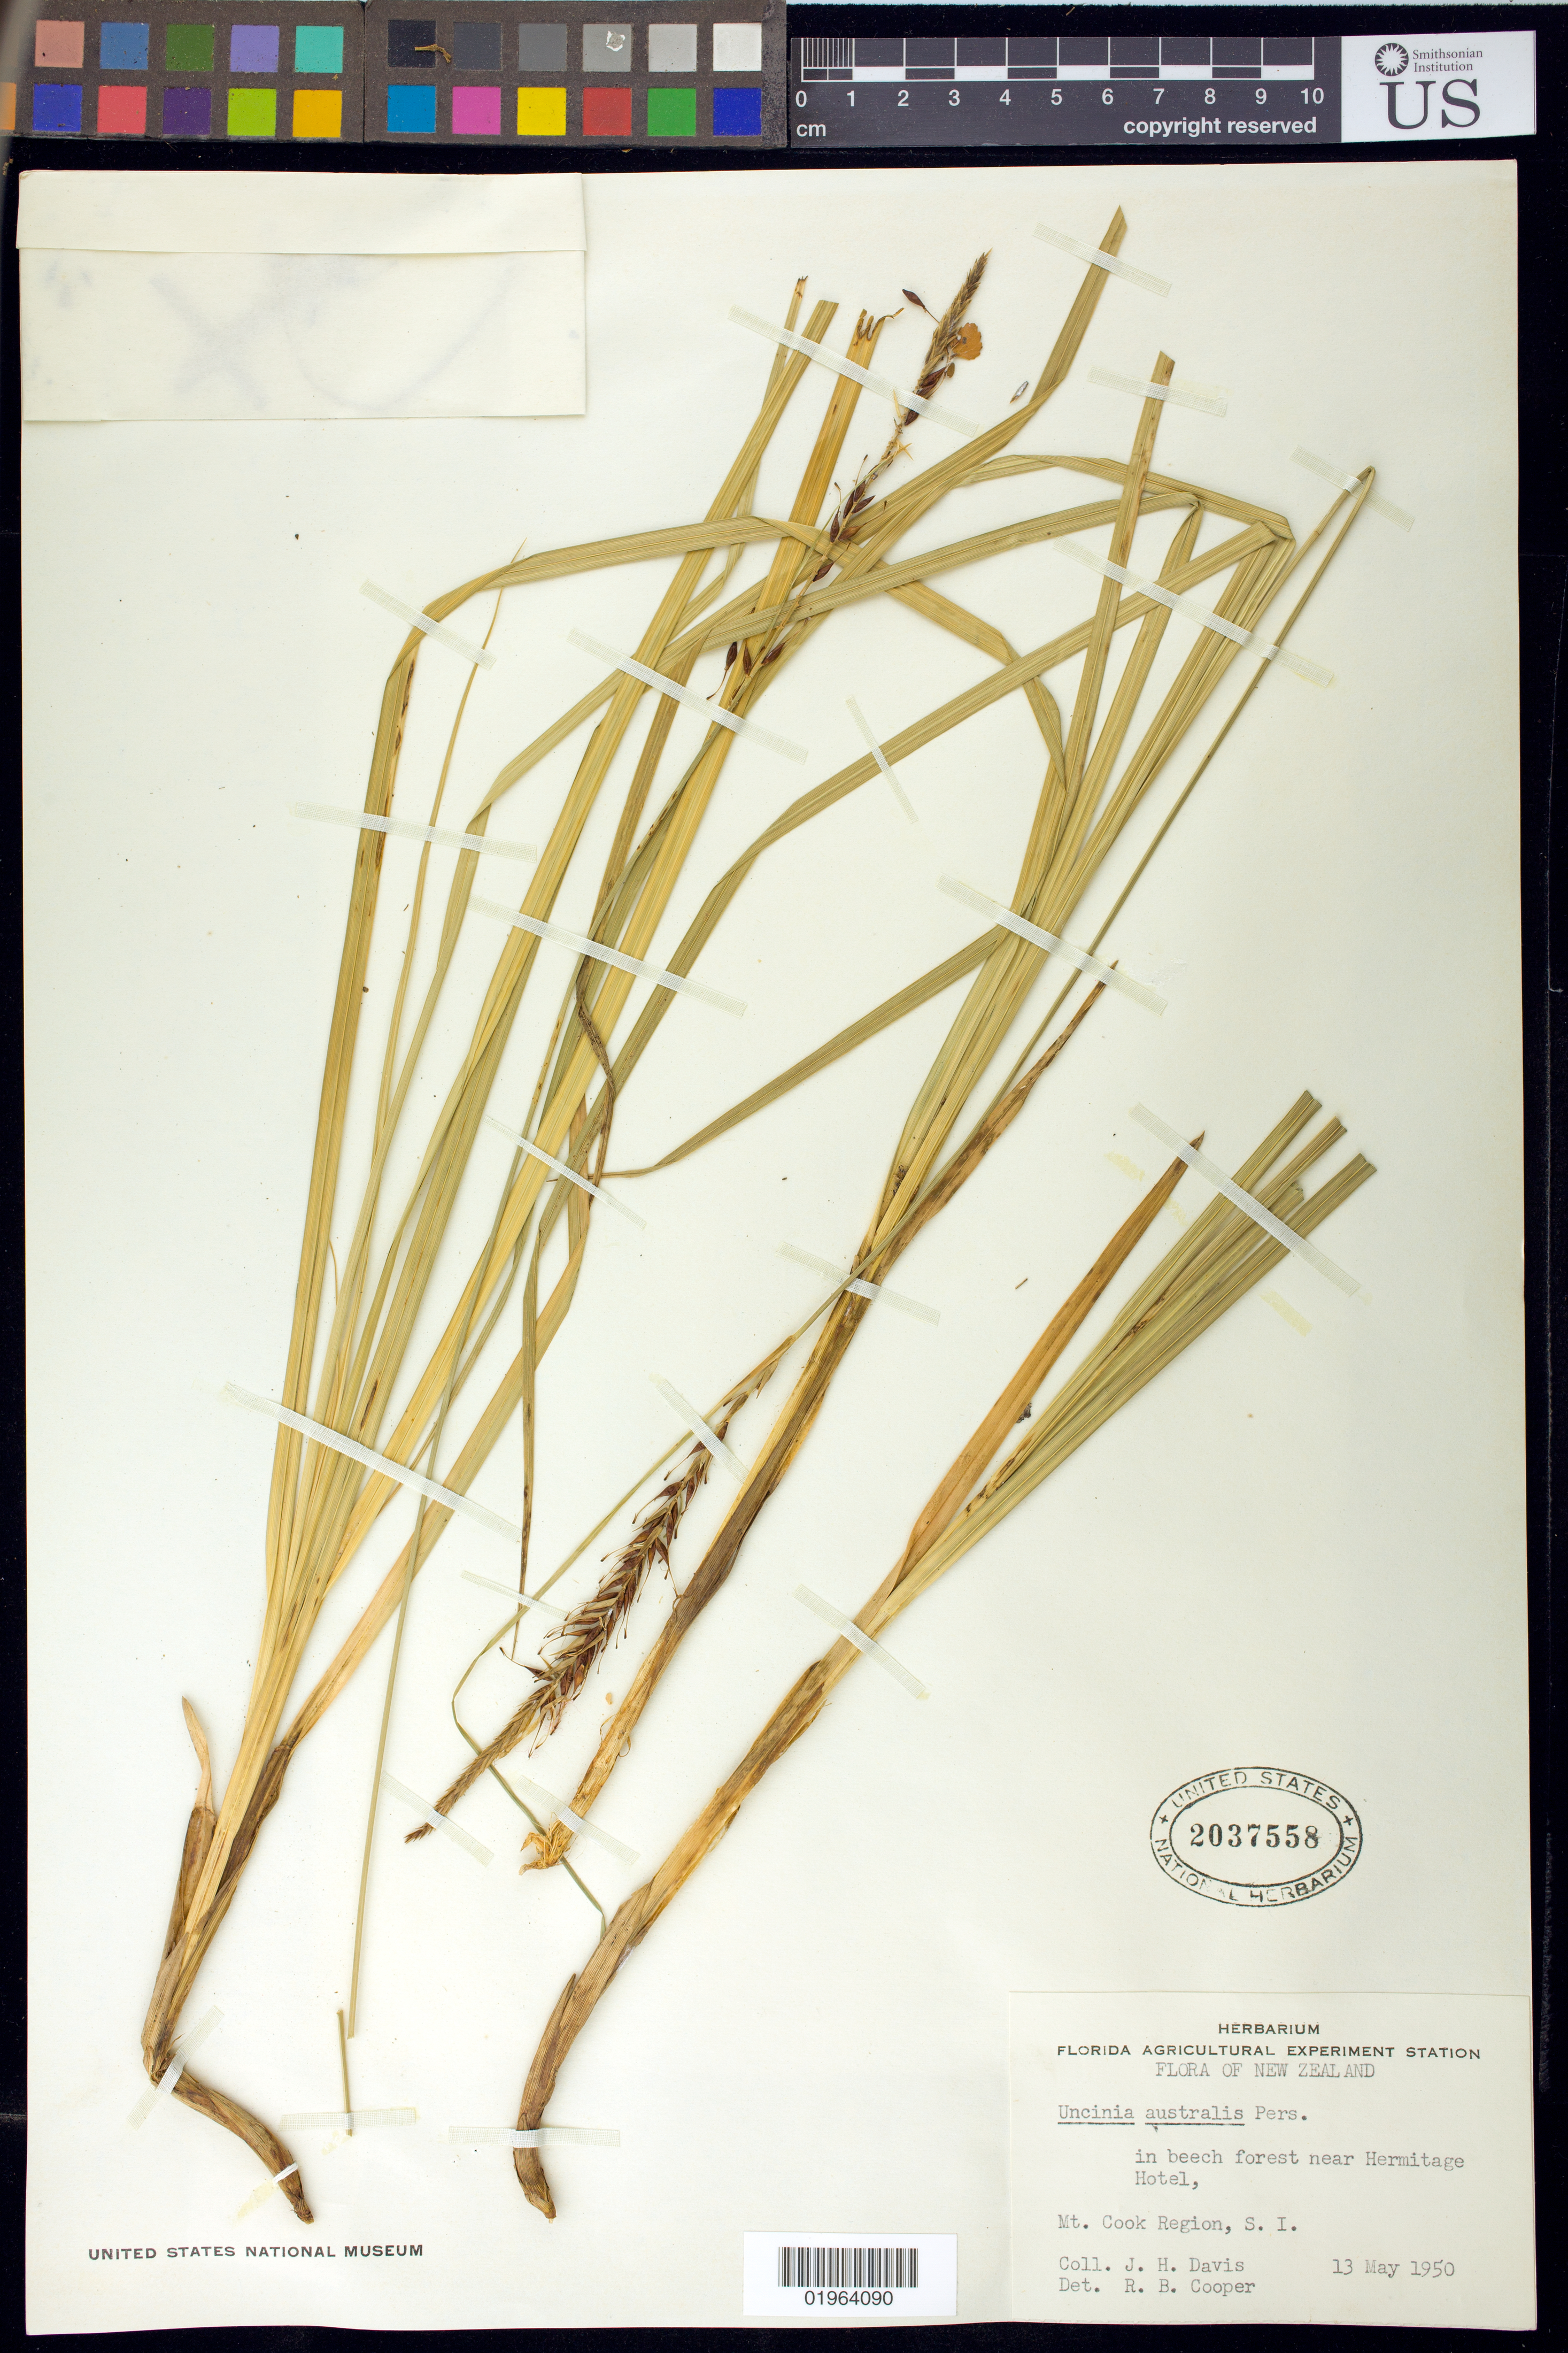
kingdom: Plantae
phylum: Tracheophyta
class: Liliopsida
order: Poales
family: Cyperaceae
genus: Carex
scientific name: Carex uncinata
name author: L. f.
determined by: Strong, Mark T., (BOT), Smithsonian Institution - National Museum of Natural History (UNITED STATES)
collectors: J. Davis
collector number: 2037558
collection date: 1950-05-13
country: New Zealand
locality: In beech forest near Hermitage Hotel. Mt. Cook Region, S. I.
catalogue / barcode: US 2037558